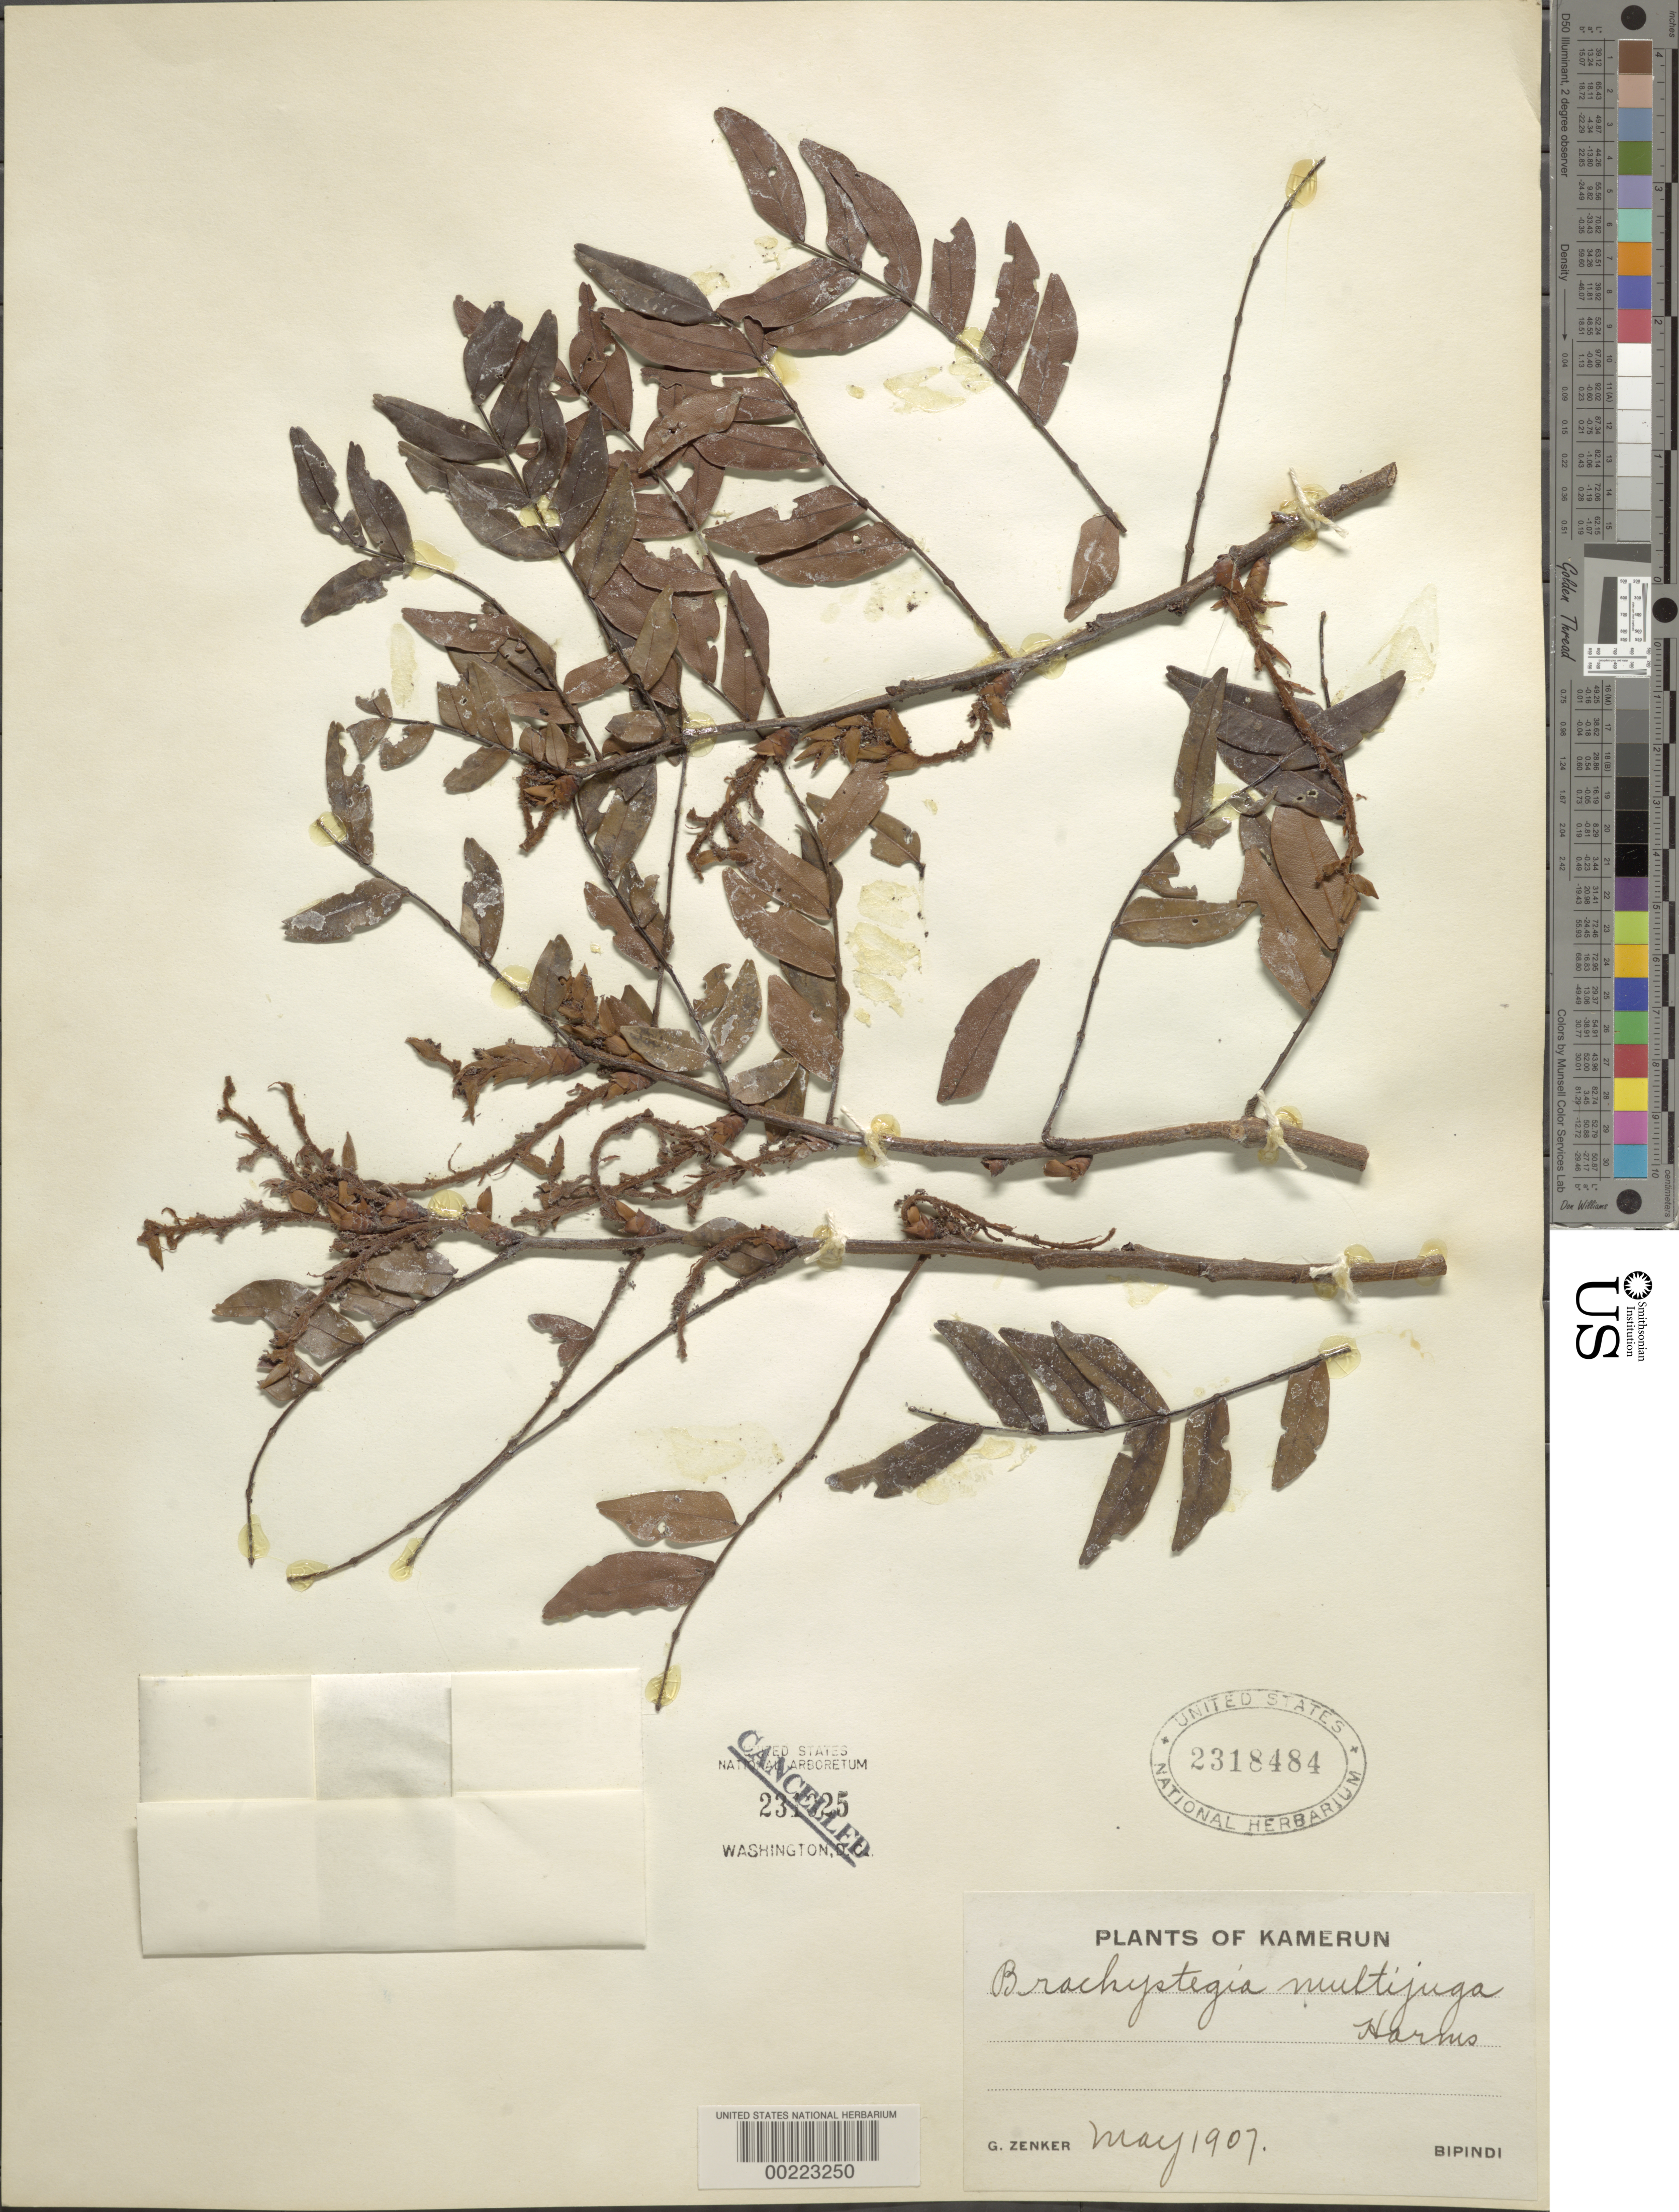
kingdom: Plantae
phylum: Tracheophyta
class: Magnoliopsida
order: Fabales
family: Fabaceae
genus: Brachystegia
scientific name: Brachystegia multijuga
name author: Harms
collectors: G. A. Zenker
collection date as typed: May 1907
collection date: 1907-05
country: Cameroon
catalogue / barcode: US 2318484